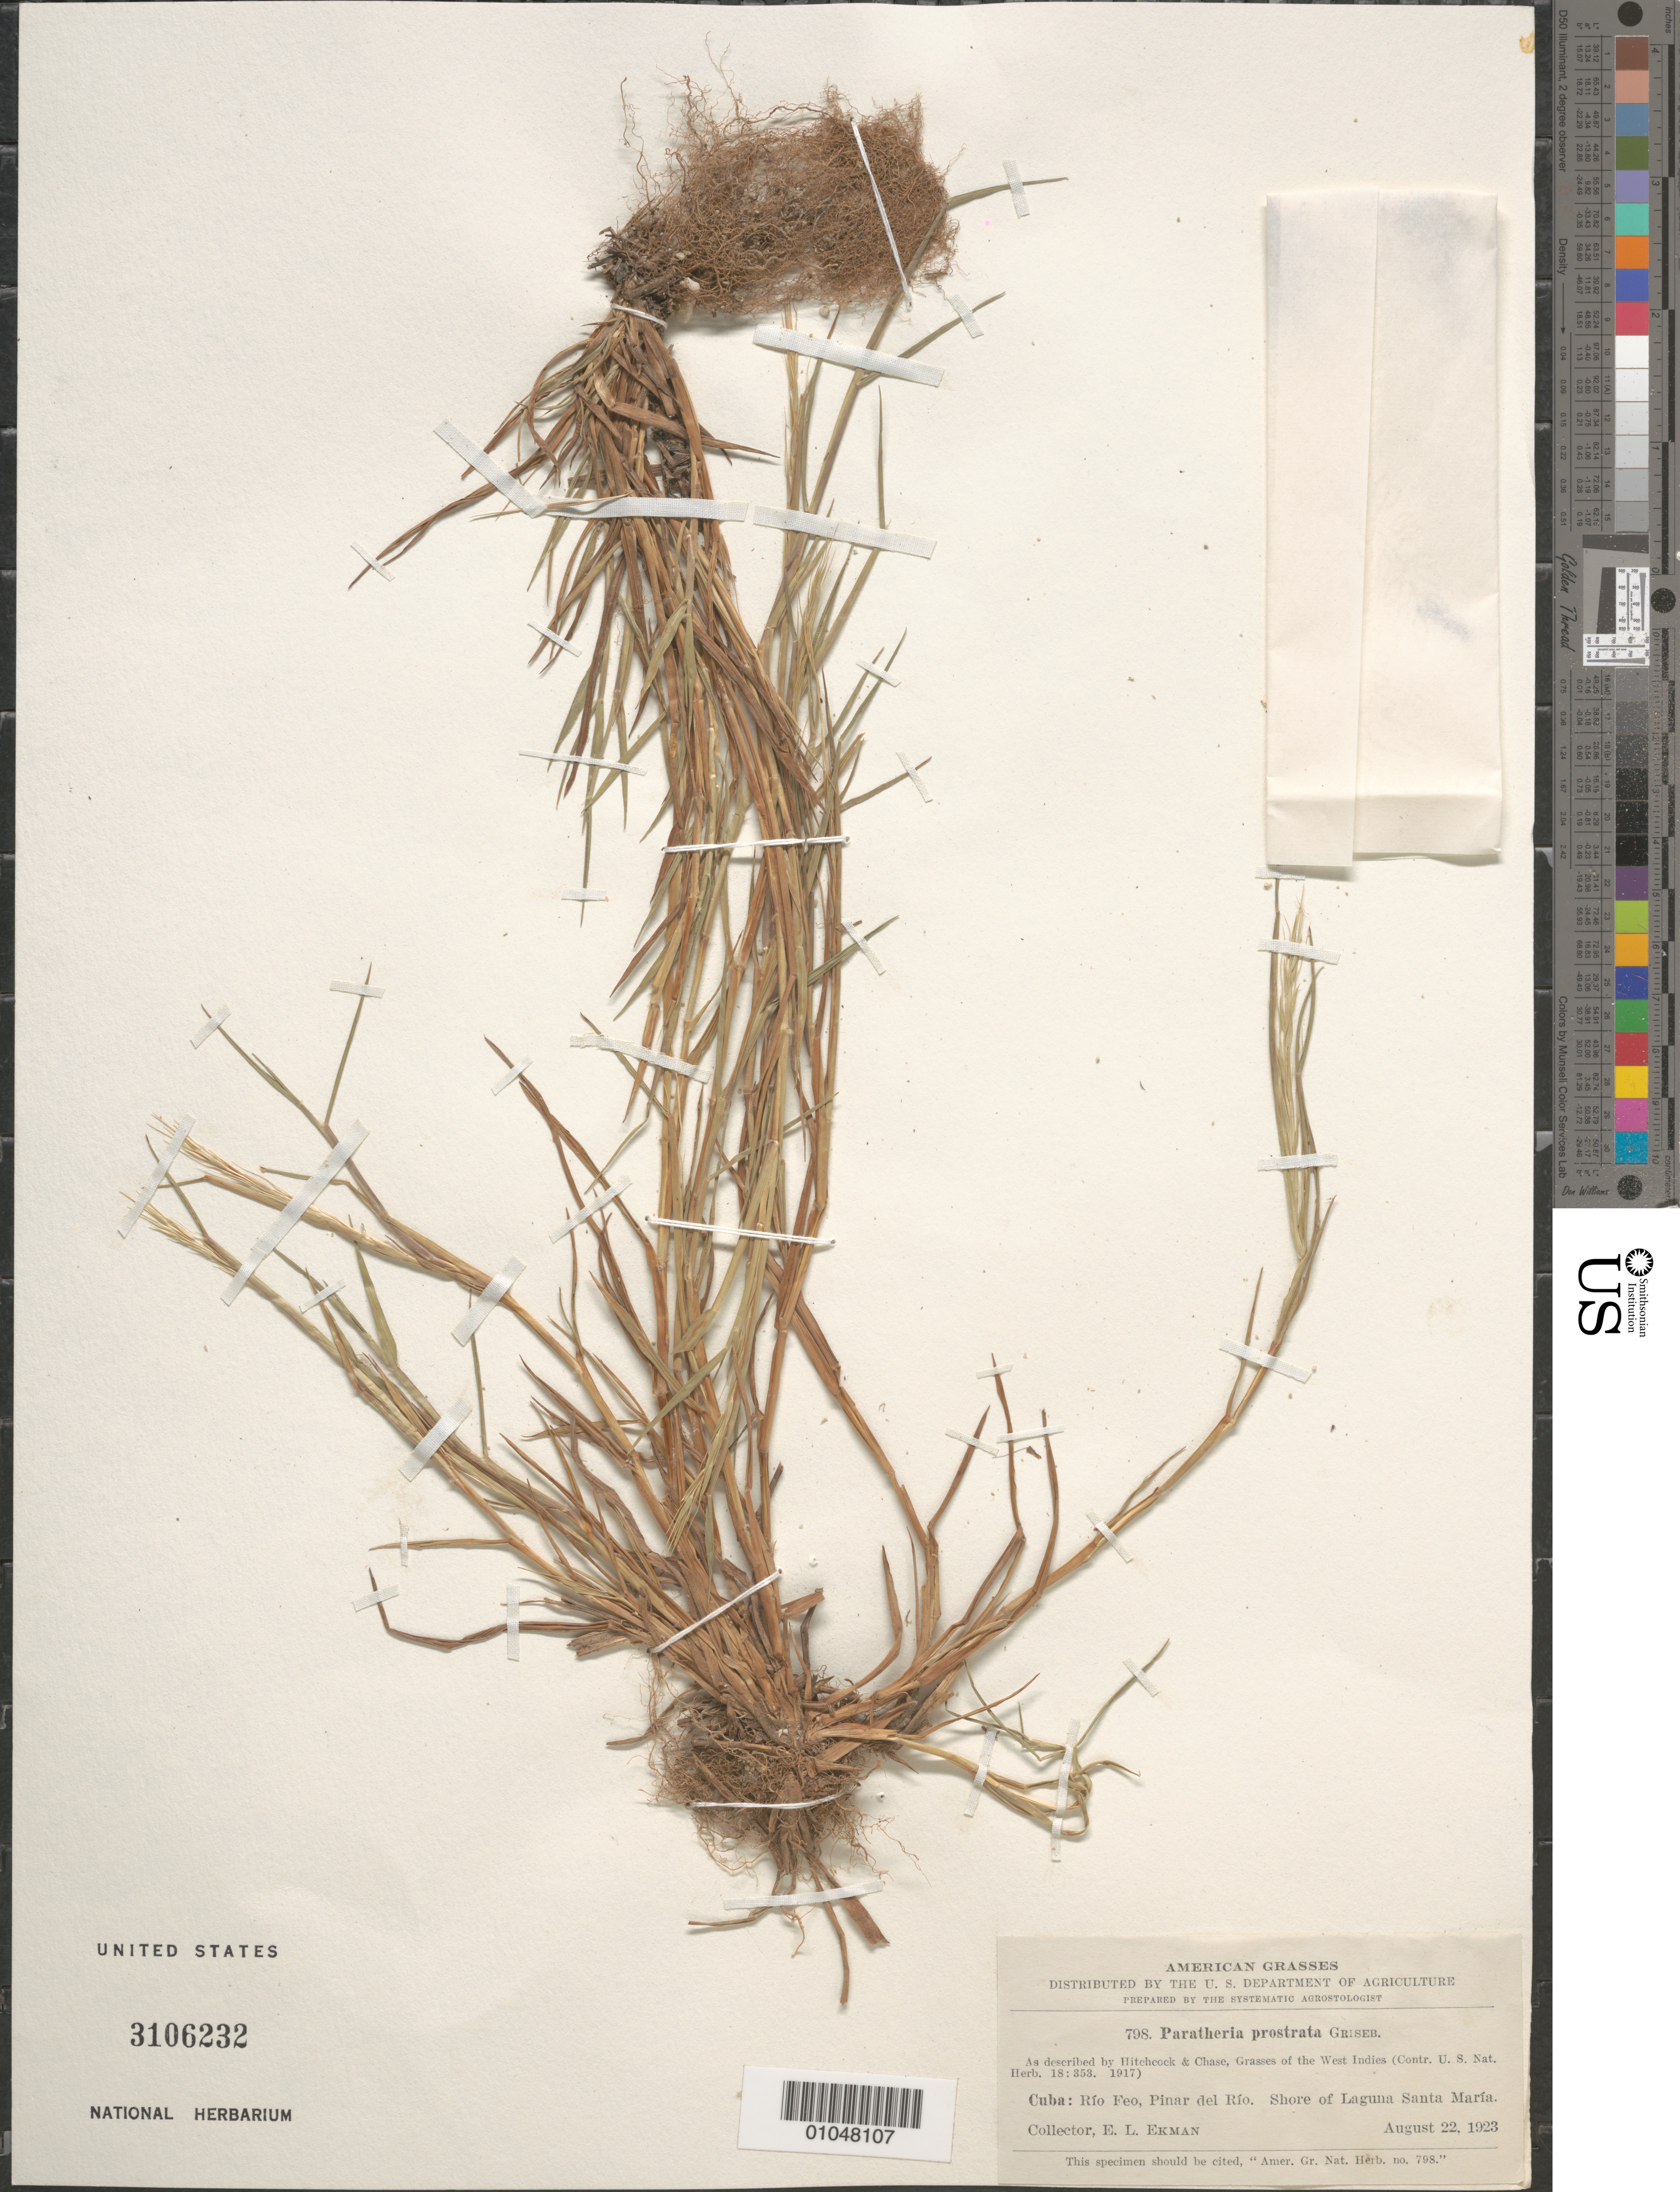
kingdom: Plantae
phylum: Tracheophyta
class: Liliopsida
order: Poales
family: Poaceae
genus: Paratheria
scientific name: Paratheria prostrata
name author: Griseb.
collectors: E. L. Ekman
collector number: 798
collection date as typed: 22 Aug 1923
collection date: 1923-08-22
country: Cuba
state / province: Pinar del Rio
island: Cuba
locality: Rio Feo, Pinar del Rio Shore of Laguna Santa Maria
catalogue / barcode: US 3106232